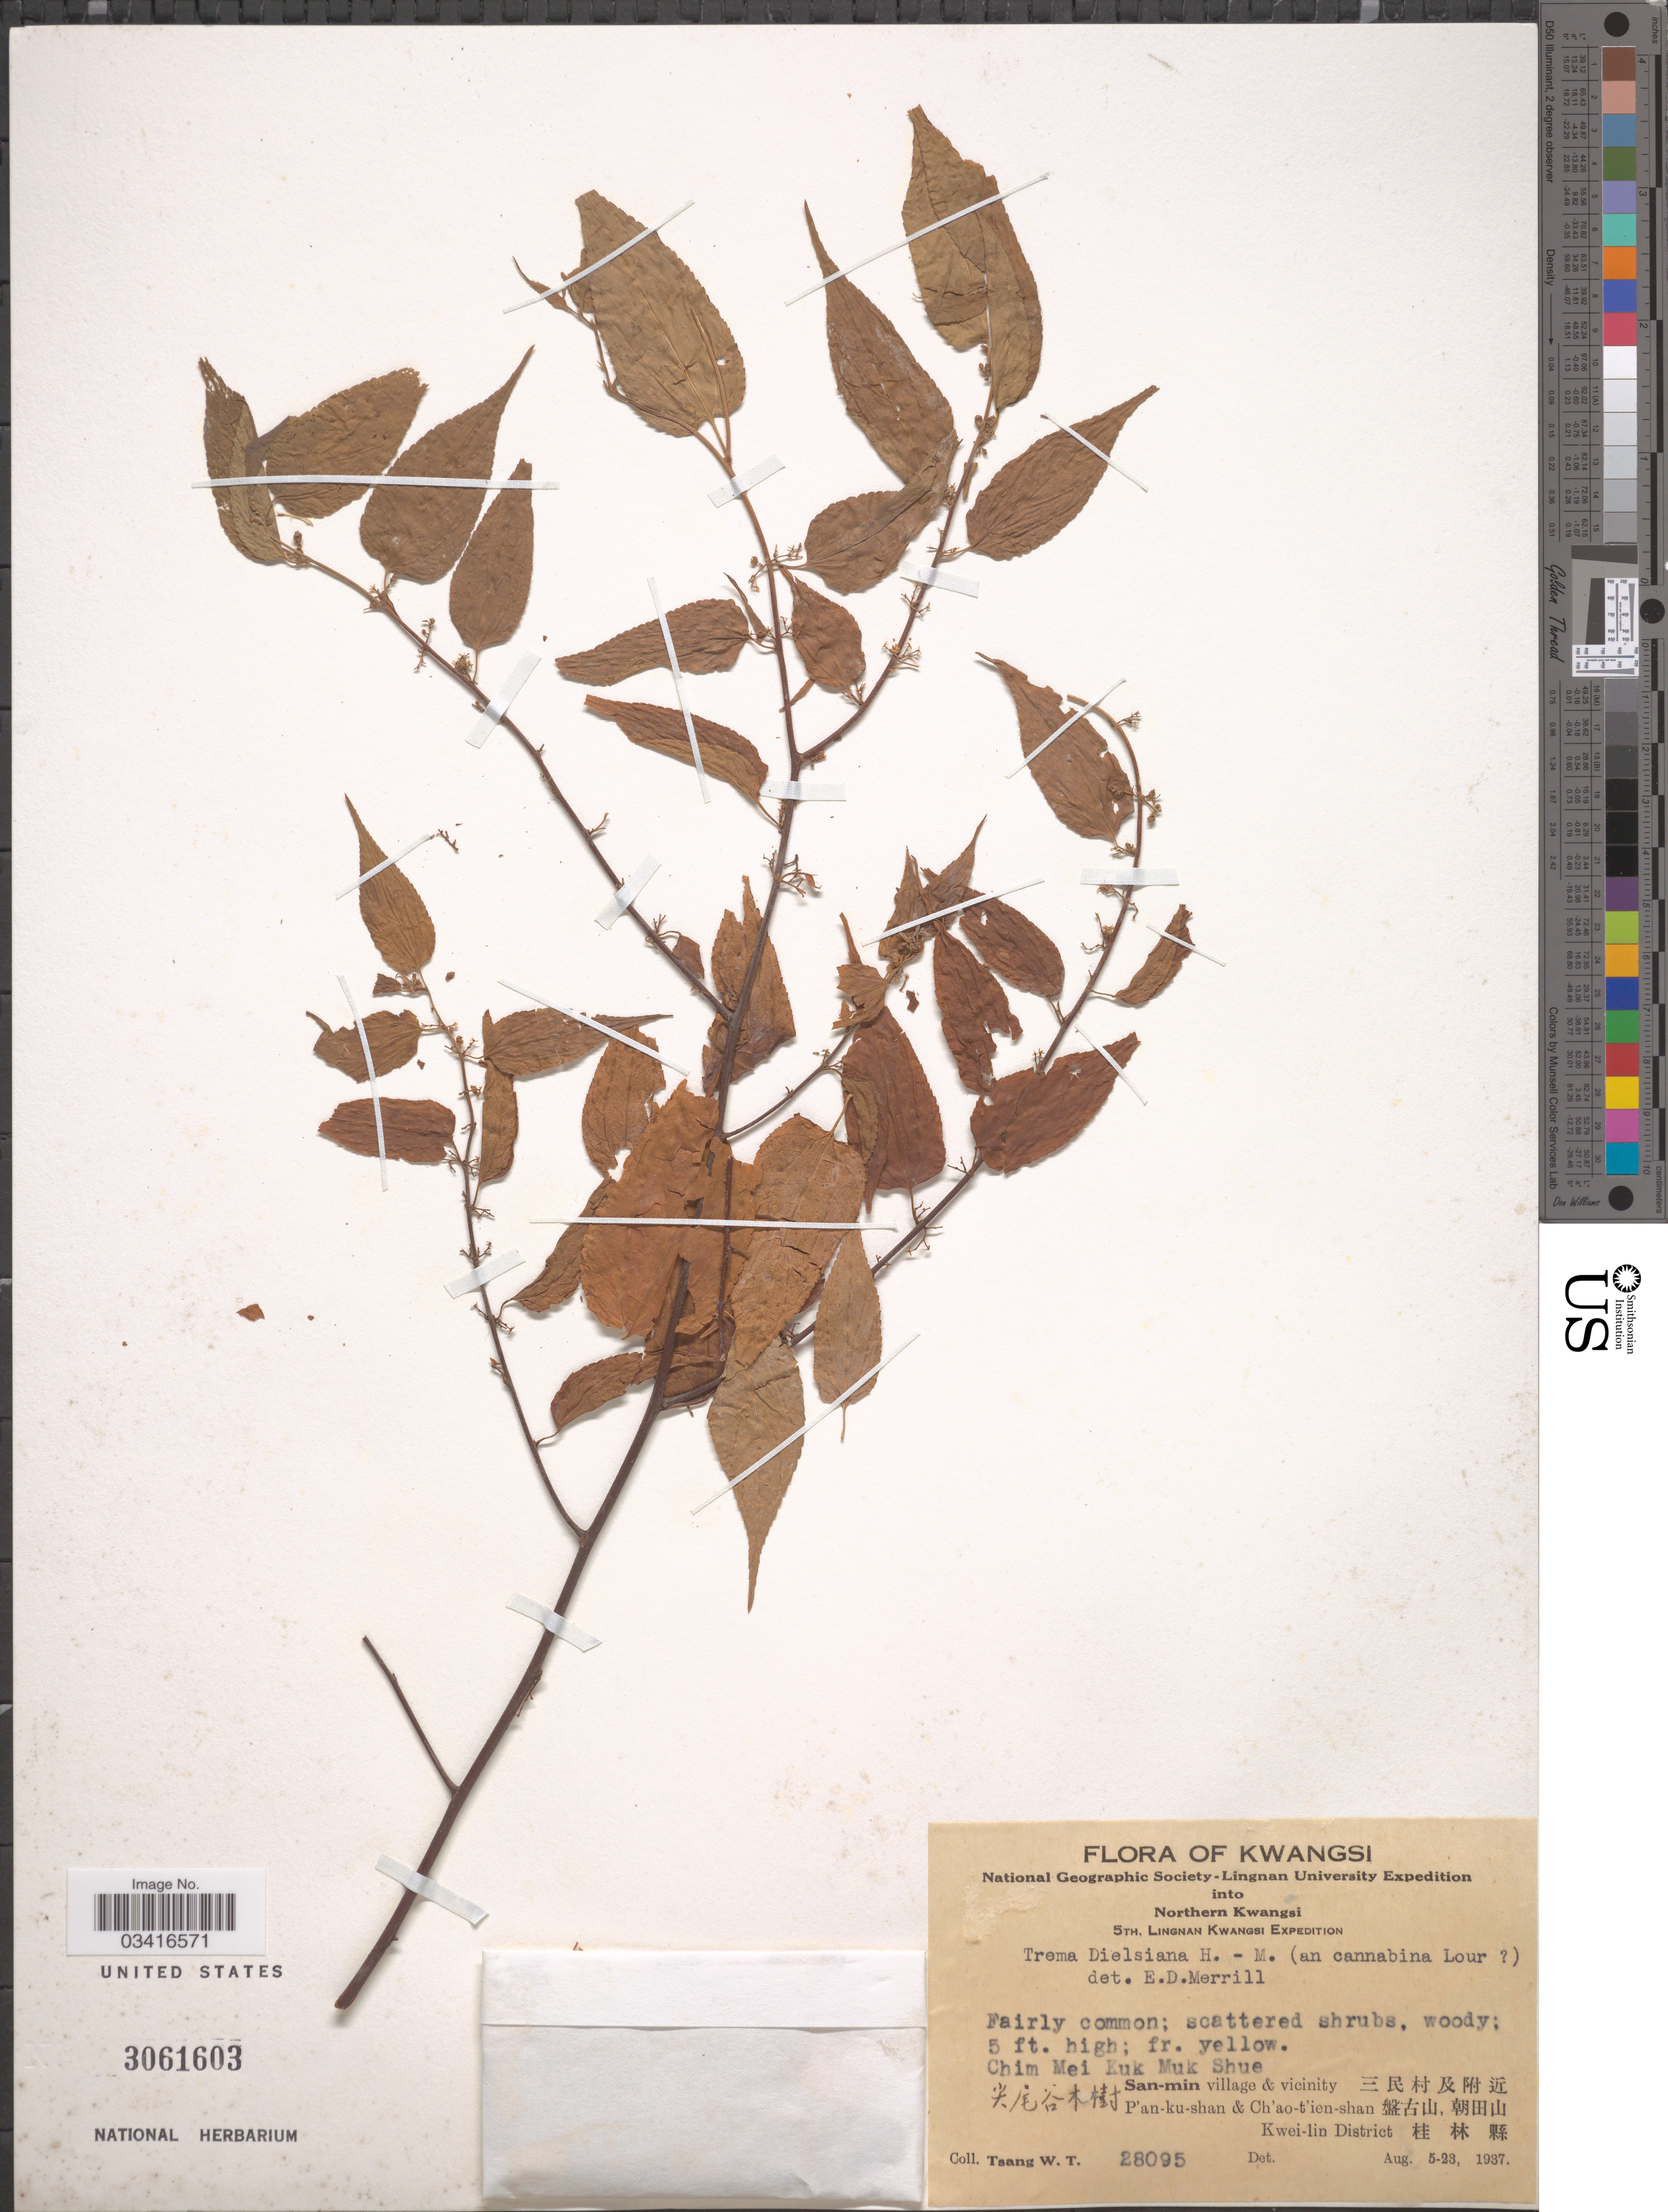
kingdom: Plantae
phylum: Tracheophyta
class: Magnoliopsida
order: Rosales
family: Cannabaceae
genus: Trema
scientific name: Trema dielsianum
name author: Hand.-Mazz.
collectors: W. T. Tsang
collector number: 28095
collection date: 1937-08-05/1937-08-23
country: China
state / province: Guangxi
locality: Kwangsi. Northern Kwangsi. Chim Mei Kuk Muk Shue. San-min village & vicinity X. P'an-ku-shan & Ch'ao-t'ien-shan X. Kwei-lin District X.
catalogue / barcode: US 3061603